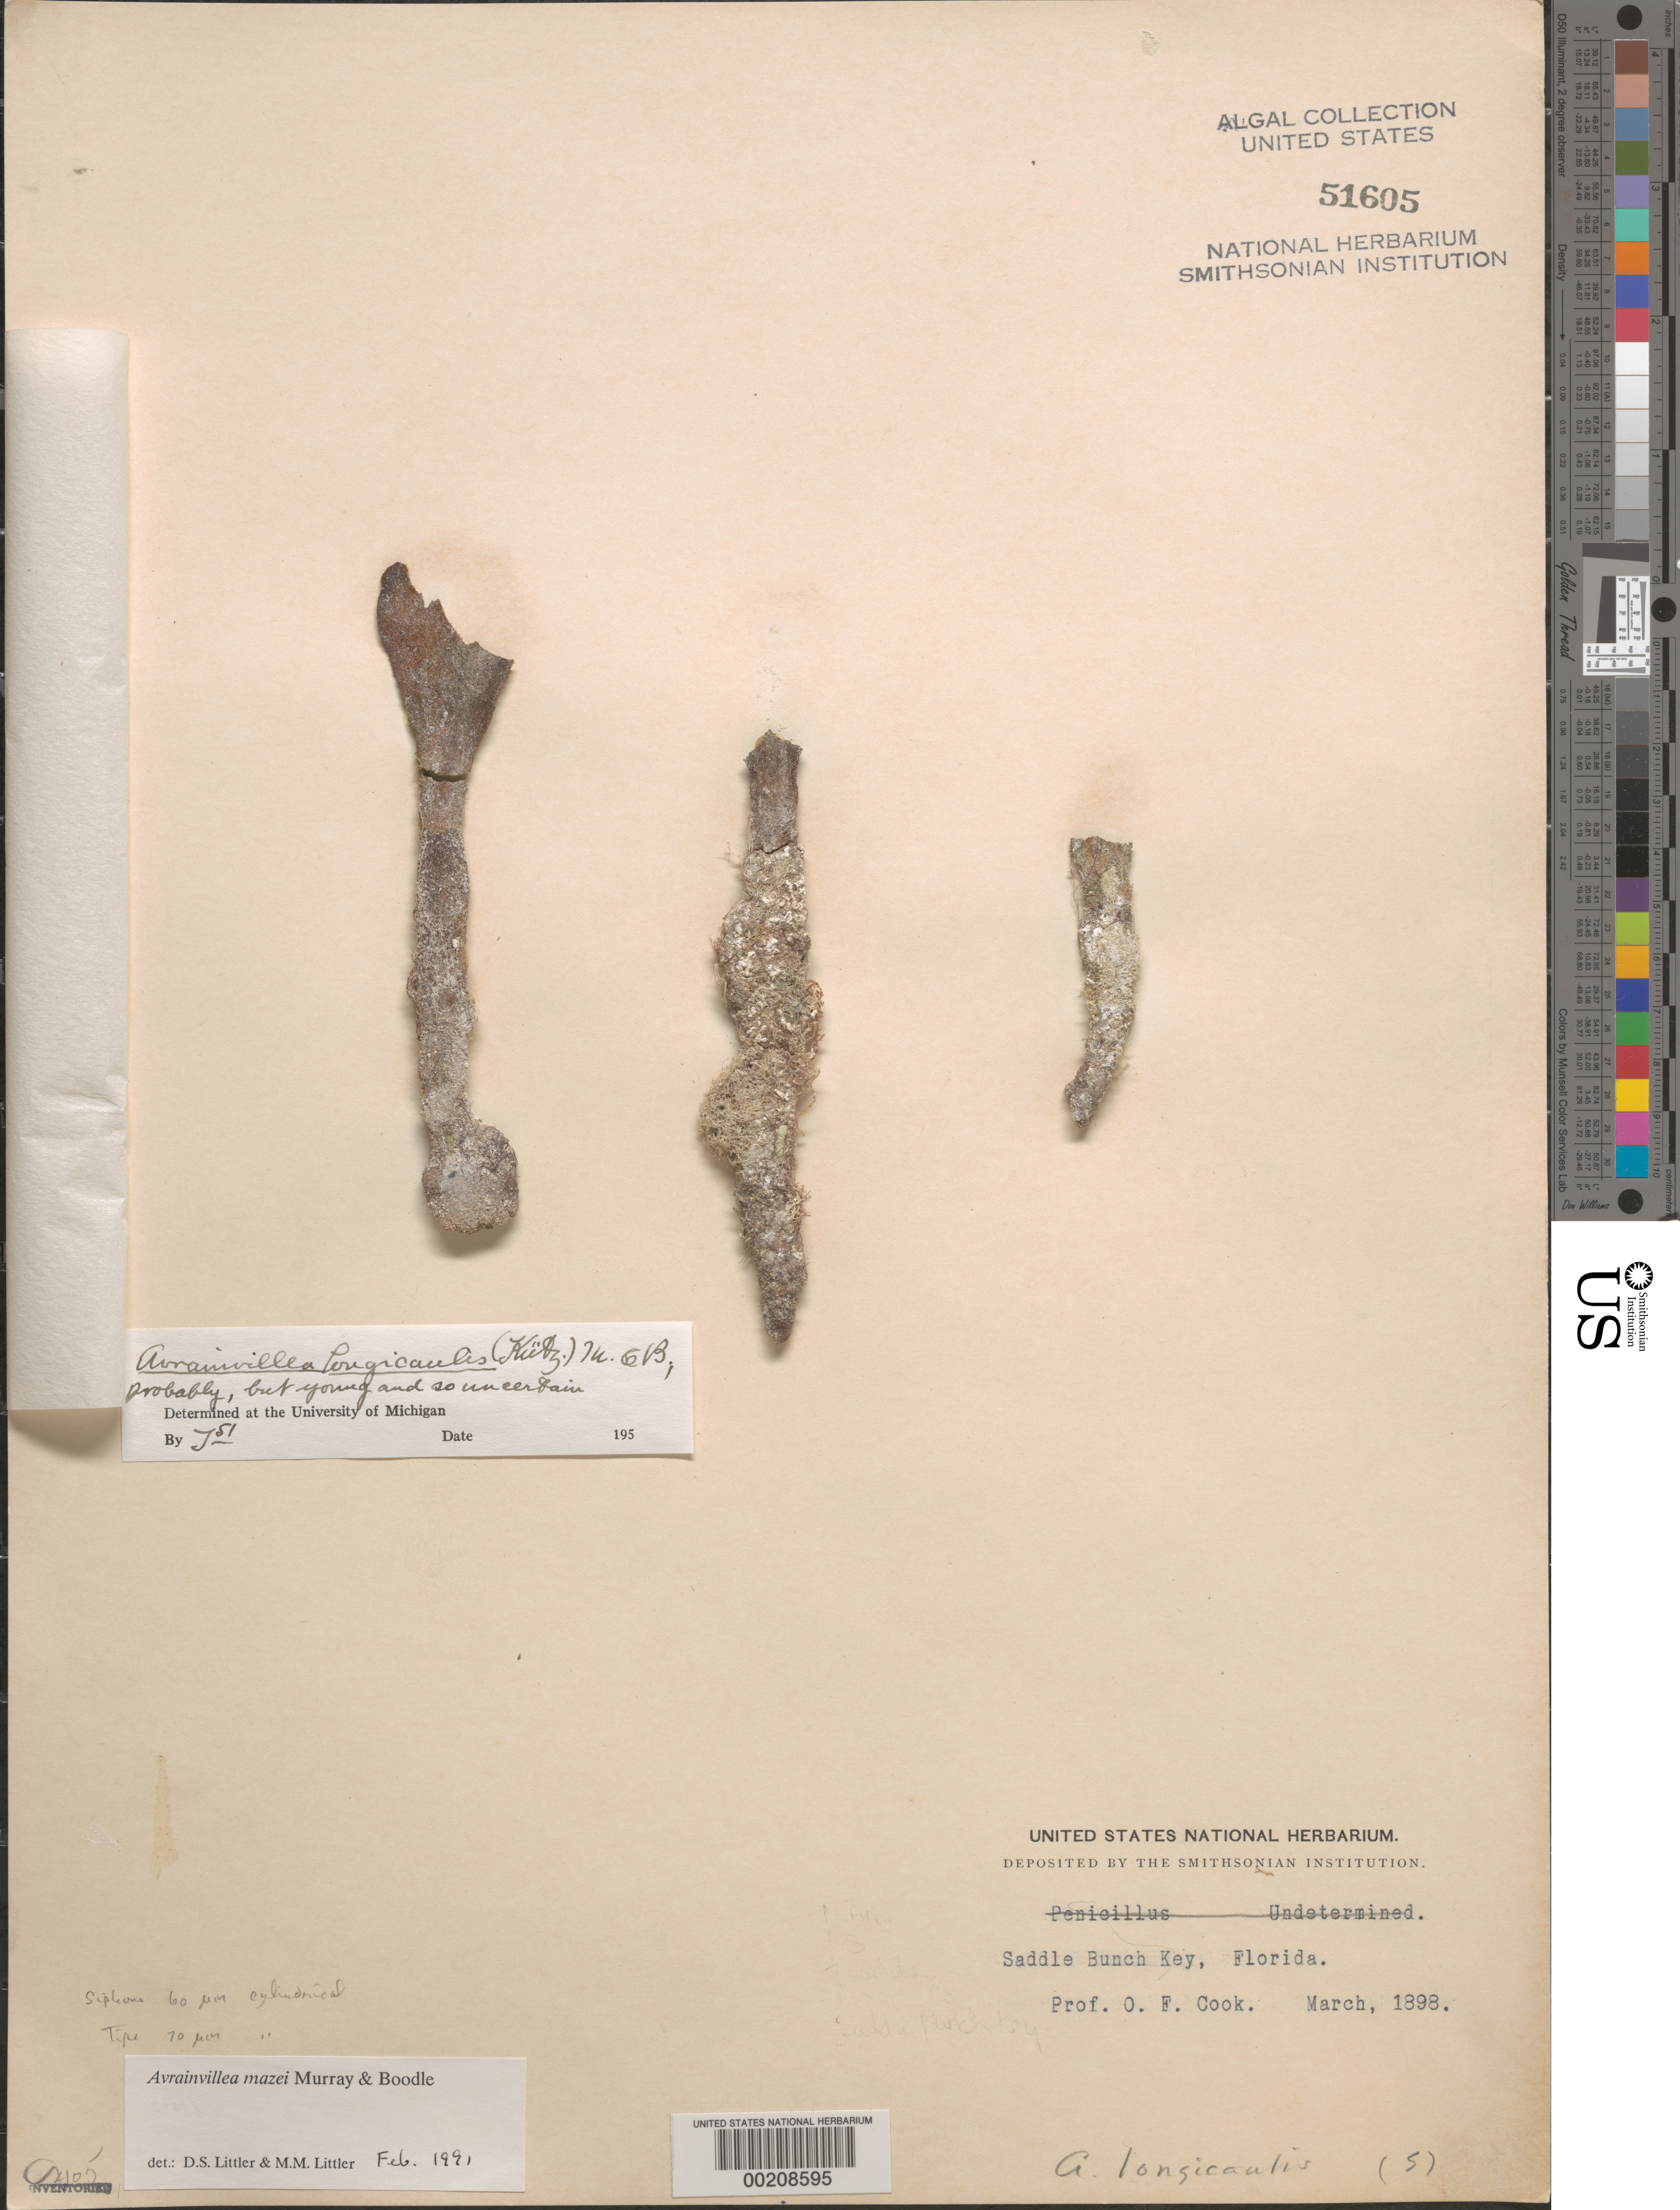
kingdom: Plantae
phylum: Chlorophyta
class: Ulvophyceae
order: Bryopsidales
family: Dichotomosiphonaceae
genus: Avrainvillea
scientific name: Avrainvillea mazei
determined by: Littler, D. S.; Littler, M. M.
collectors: O. F. Cook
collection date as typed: Mar 1898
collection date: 1898-03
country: United States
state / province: Florida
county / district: Monroe County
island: Saddlebunch Keys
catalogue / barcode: US 51605